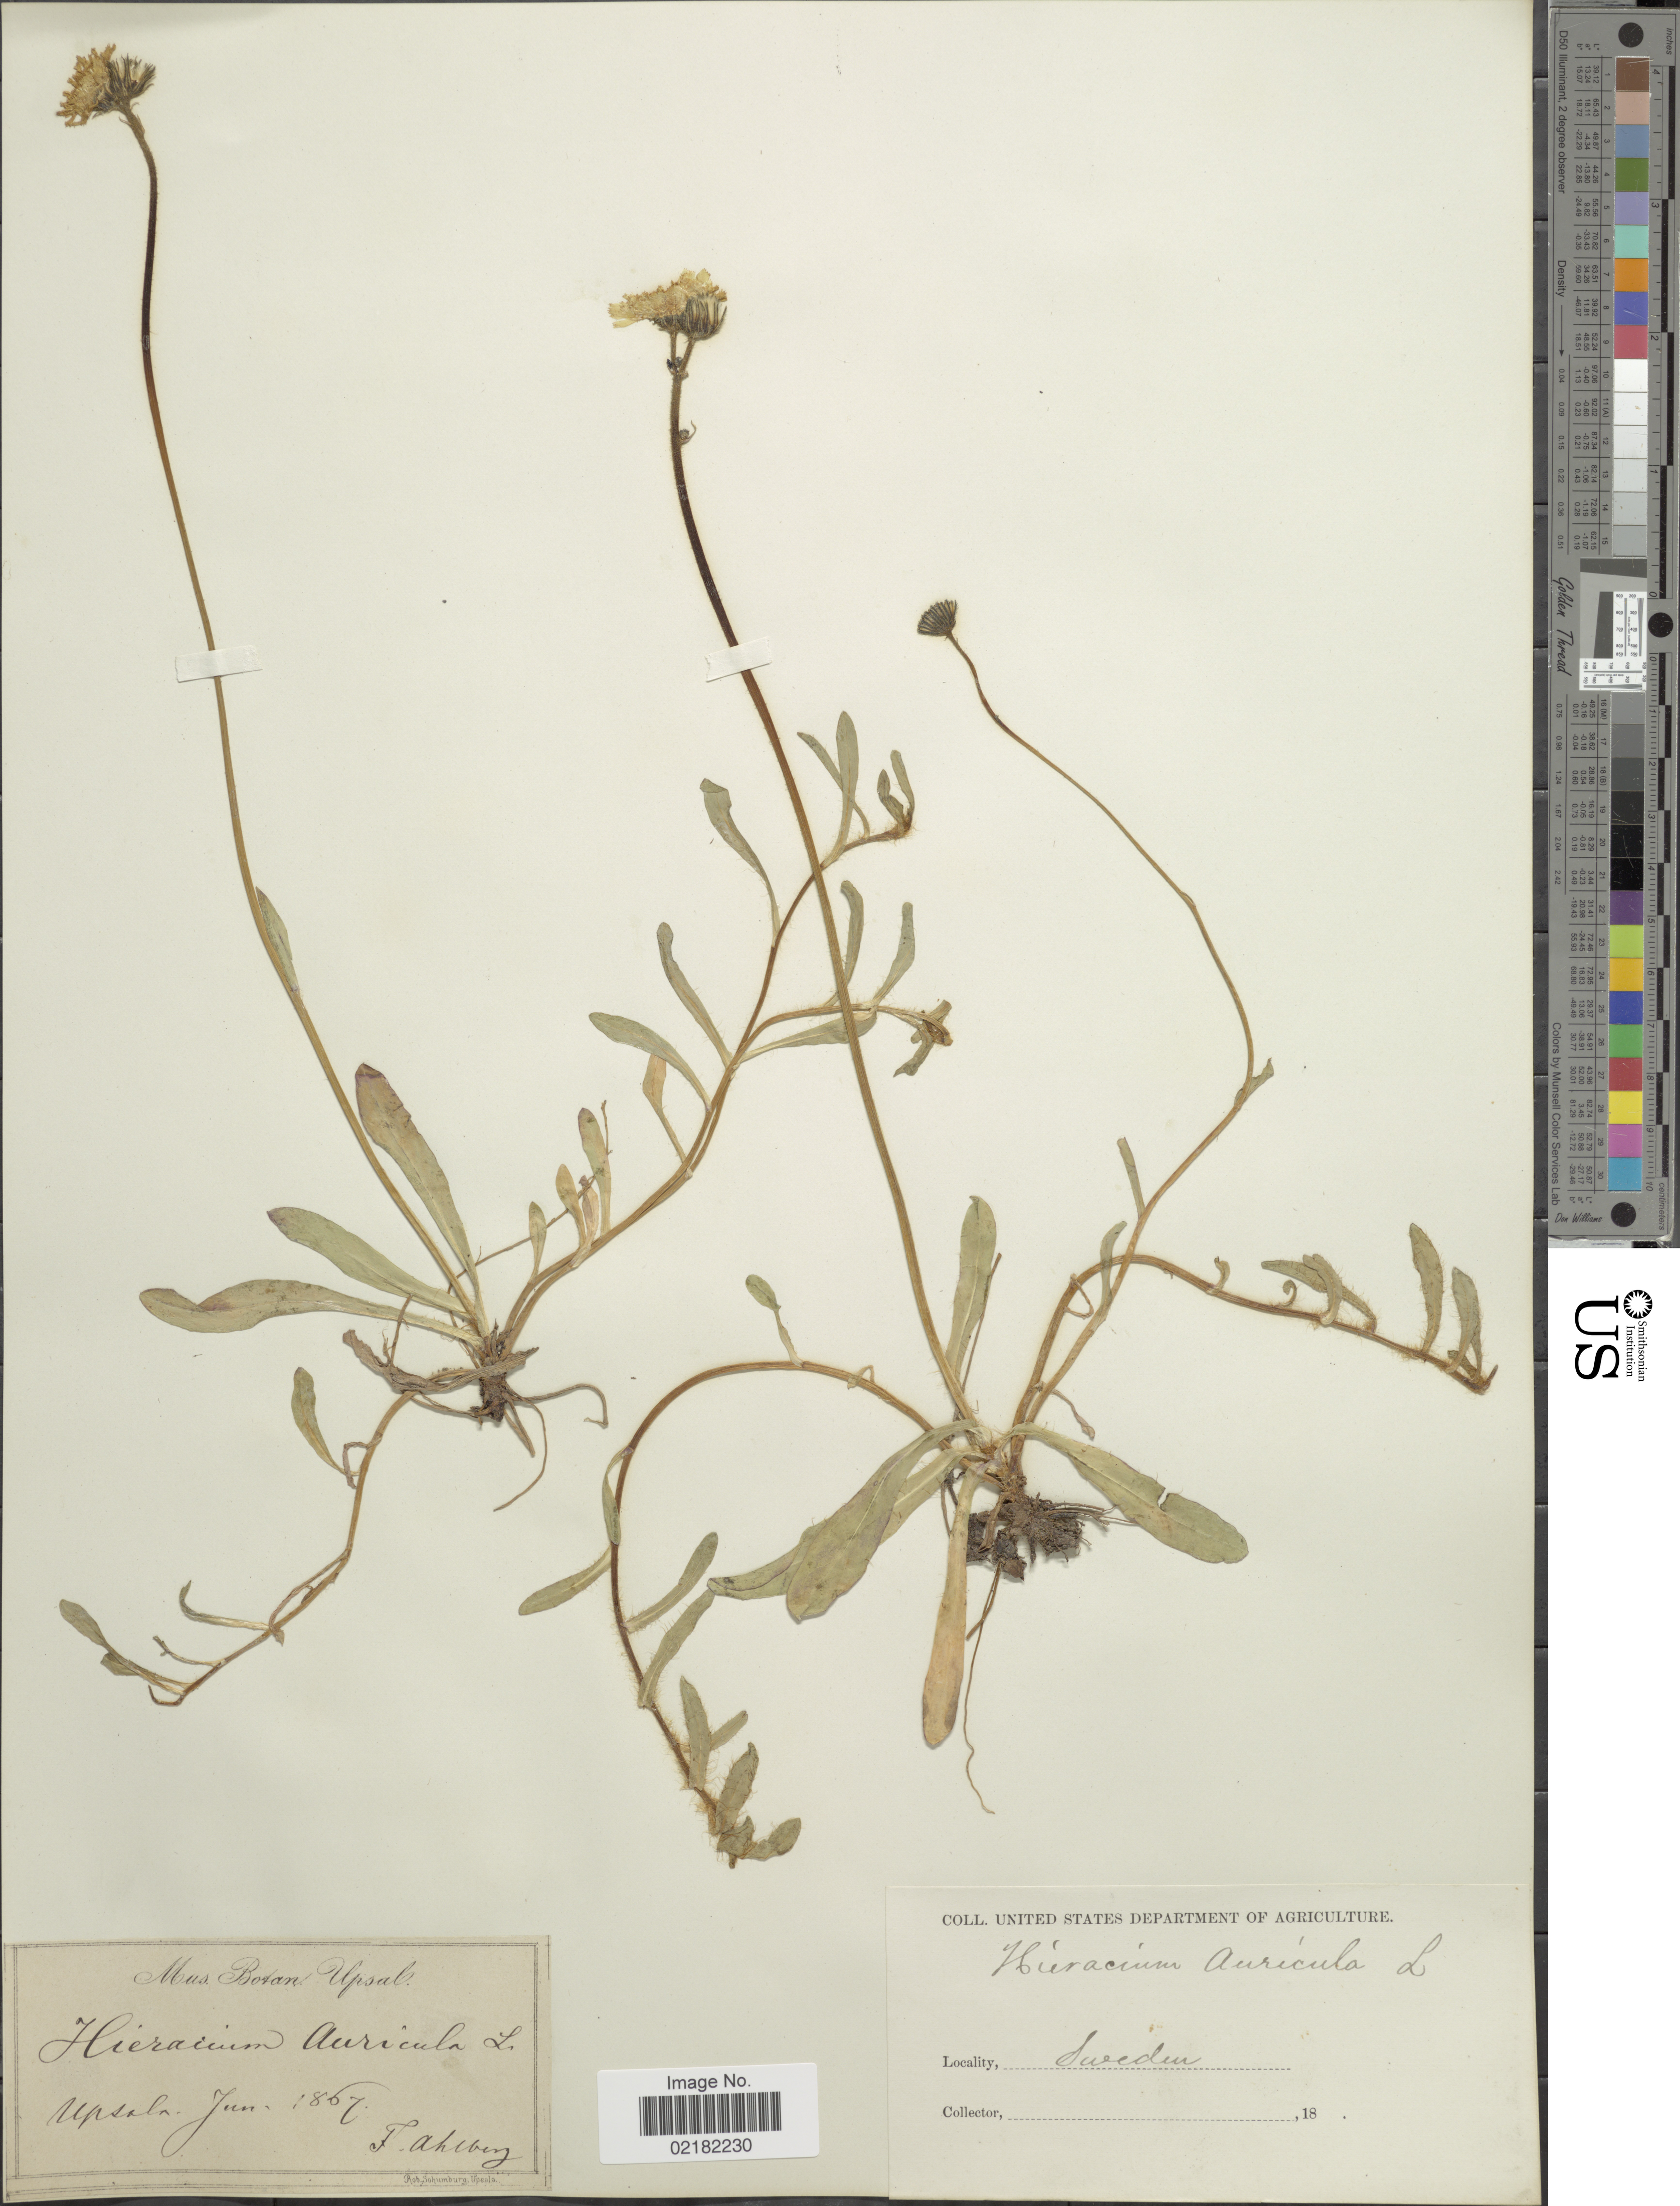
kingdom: Plantae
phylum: Tracheophyta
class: Magnoliopsida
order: Asterales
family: Asteraceae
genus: Pilosella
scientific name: Pilosella floribunda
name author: (Wimm. & Grab.) Fr. a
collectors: F. Ahlberg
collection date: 1867-06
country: Sweden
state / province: Uppsala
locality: Upsala.